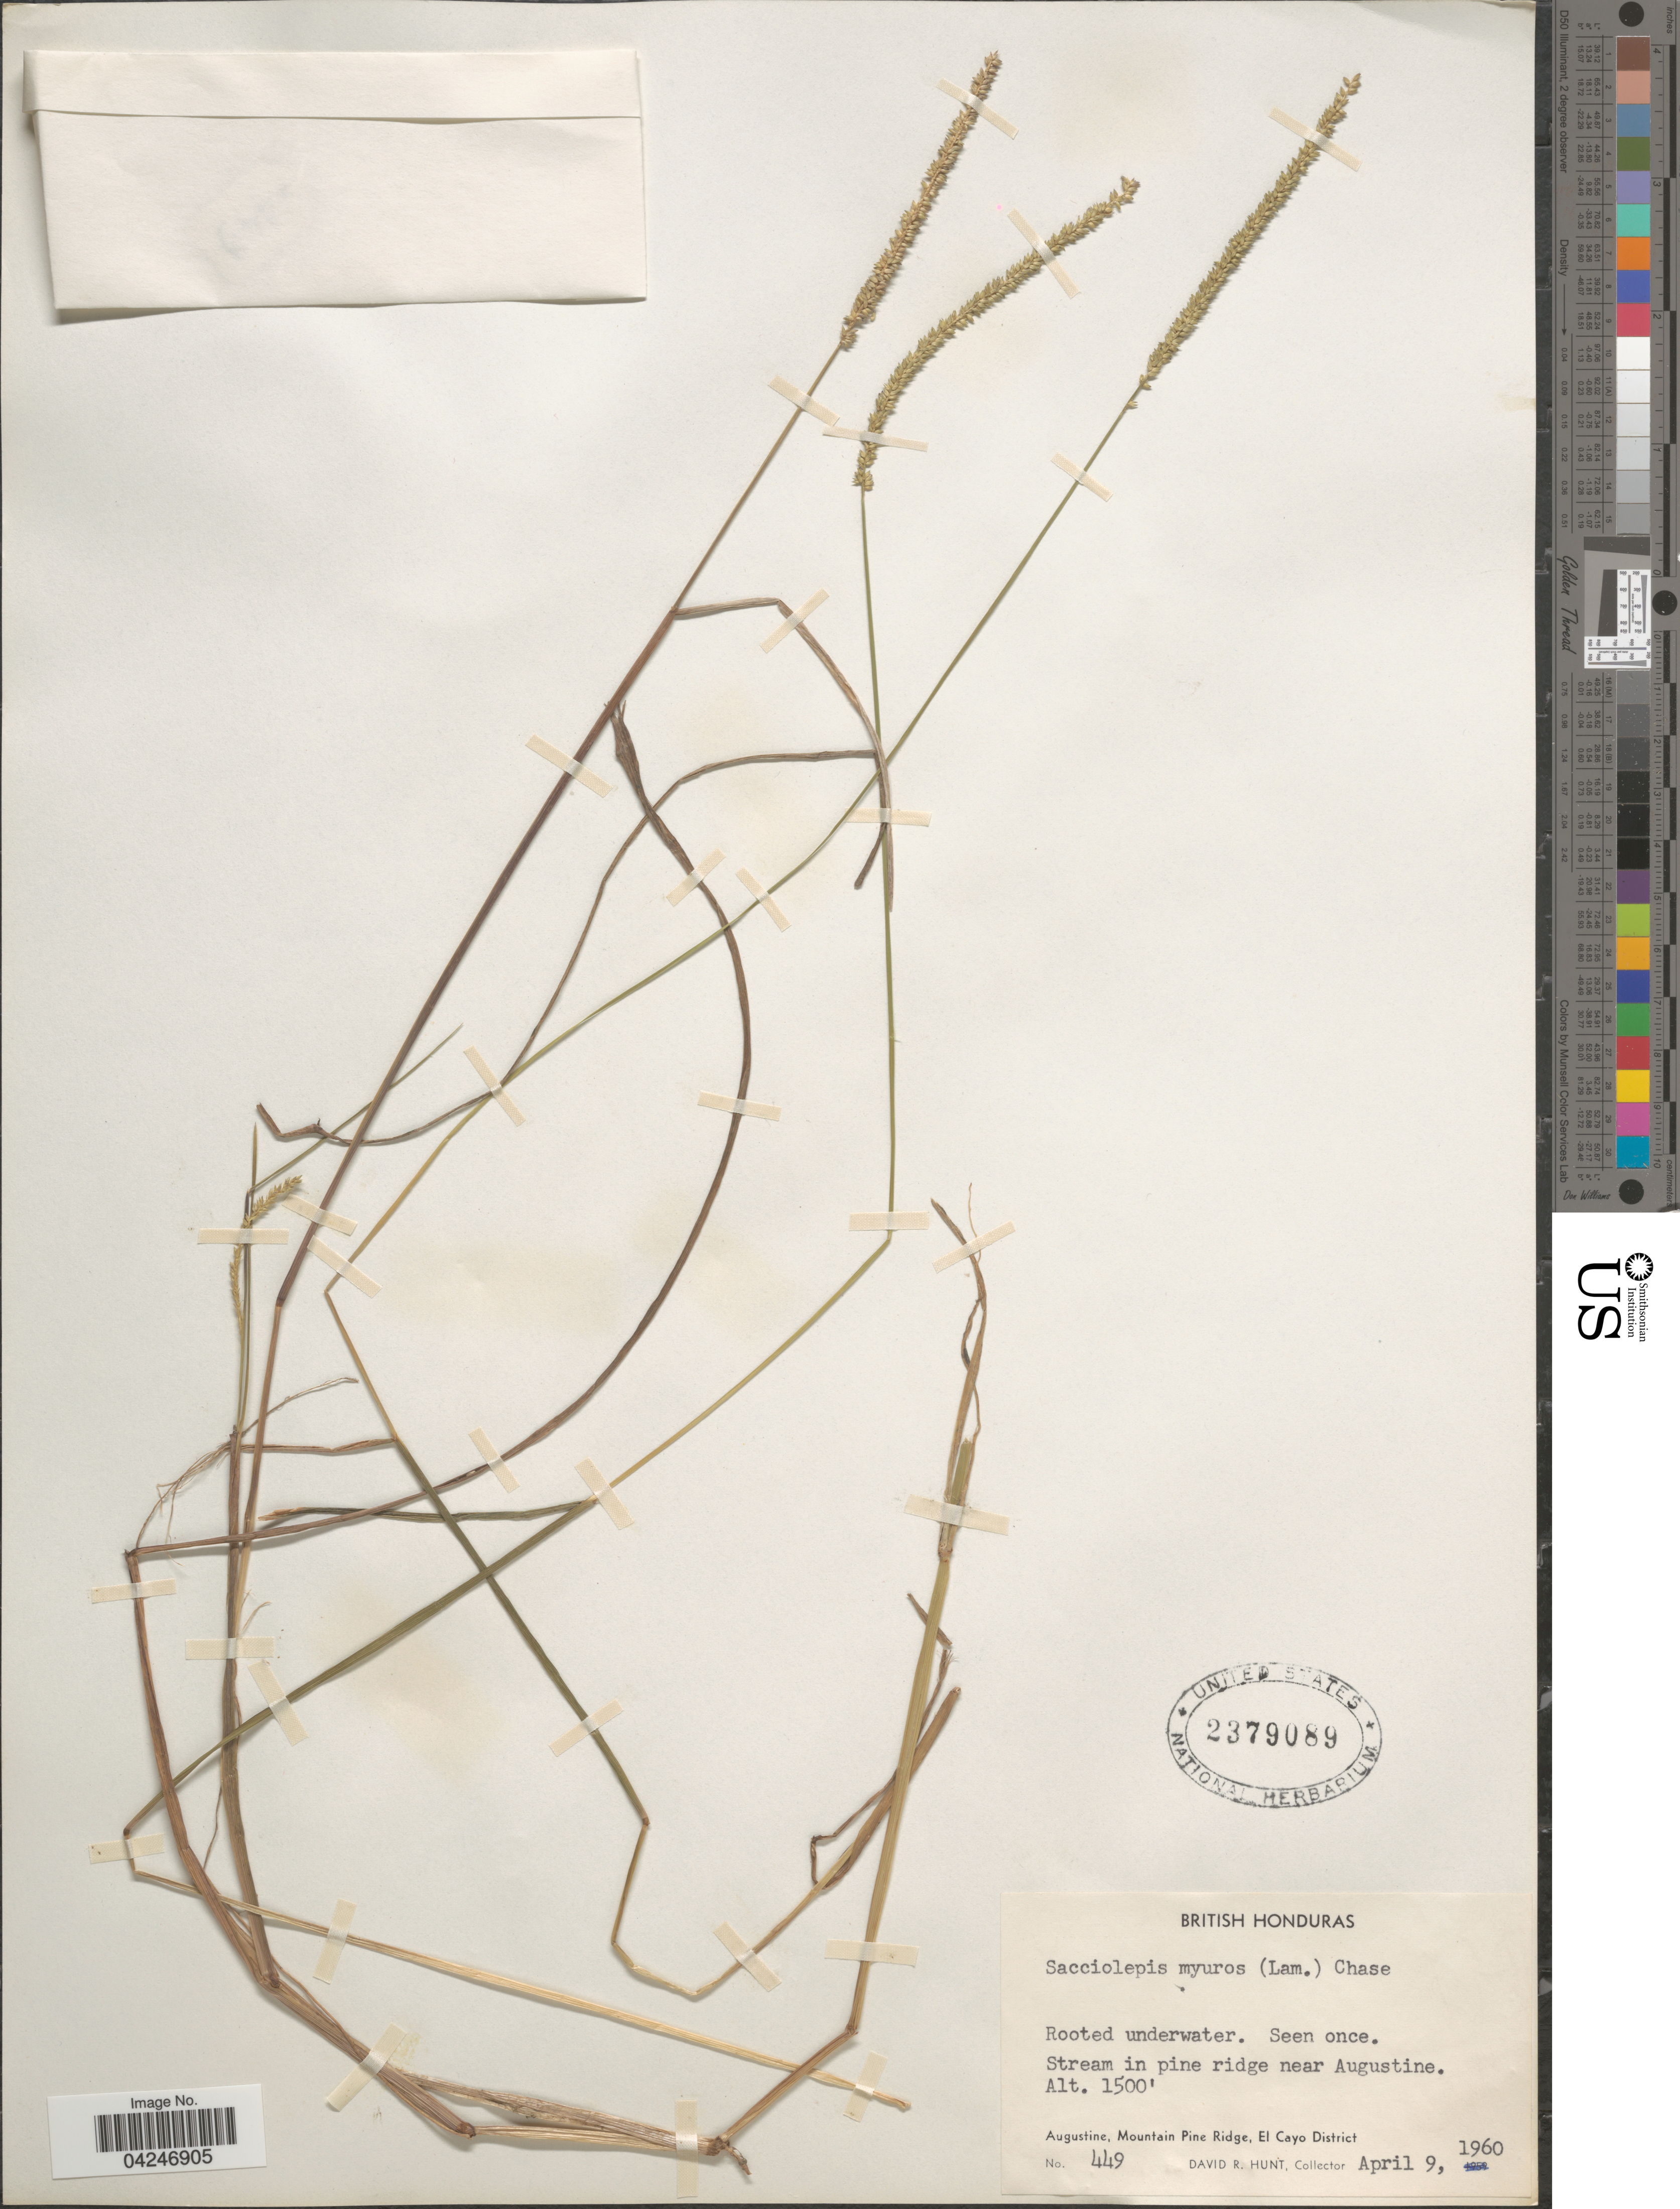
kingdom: Plantae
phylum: Tracheophyta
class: Liliopsida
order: Poales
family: Poaceae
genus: Sacciolepis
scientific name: Sacciolepis myuros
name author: (Lam.) Chase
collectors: D. R. Hunt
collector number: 449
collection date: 1960-04-09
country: Belize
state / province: Cayo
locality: British Honduras. Stream in pine ridge near Augustine. Augustine, Mountain Pine Ridge, El Cayo District.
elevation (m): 457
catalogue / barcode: US 2379089